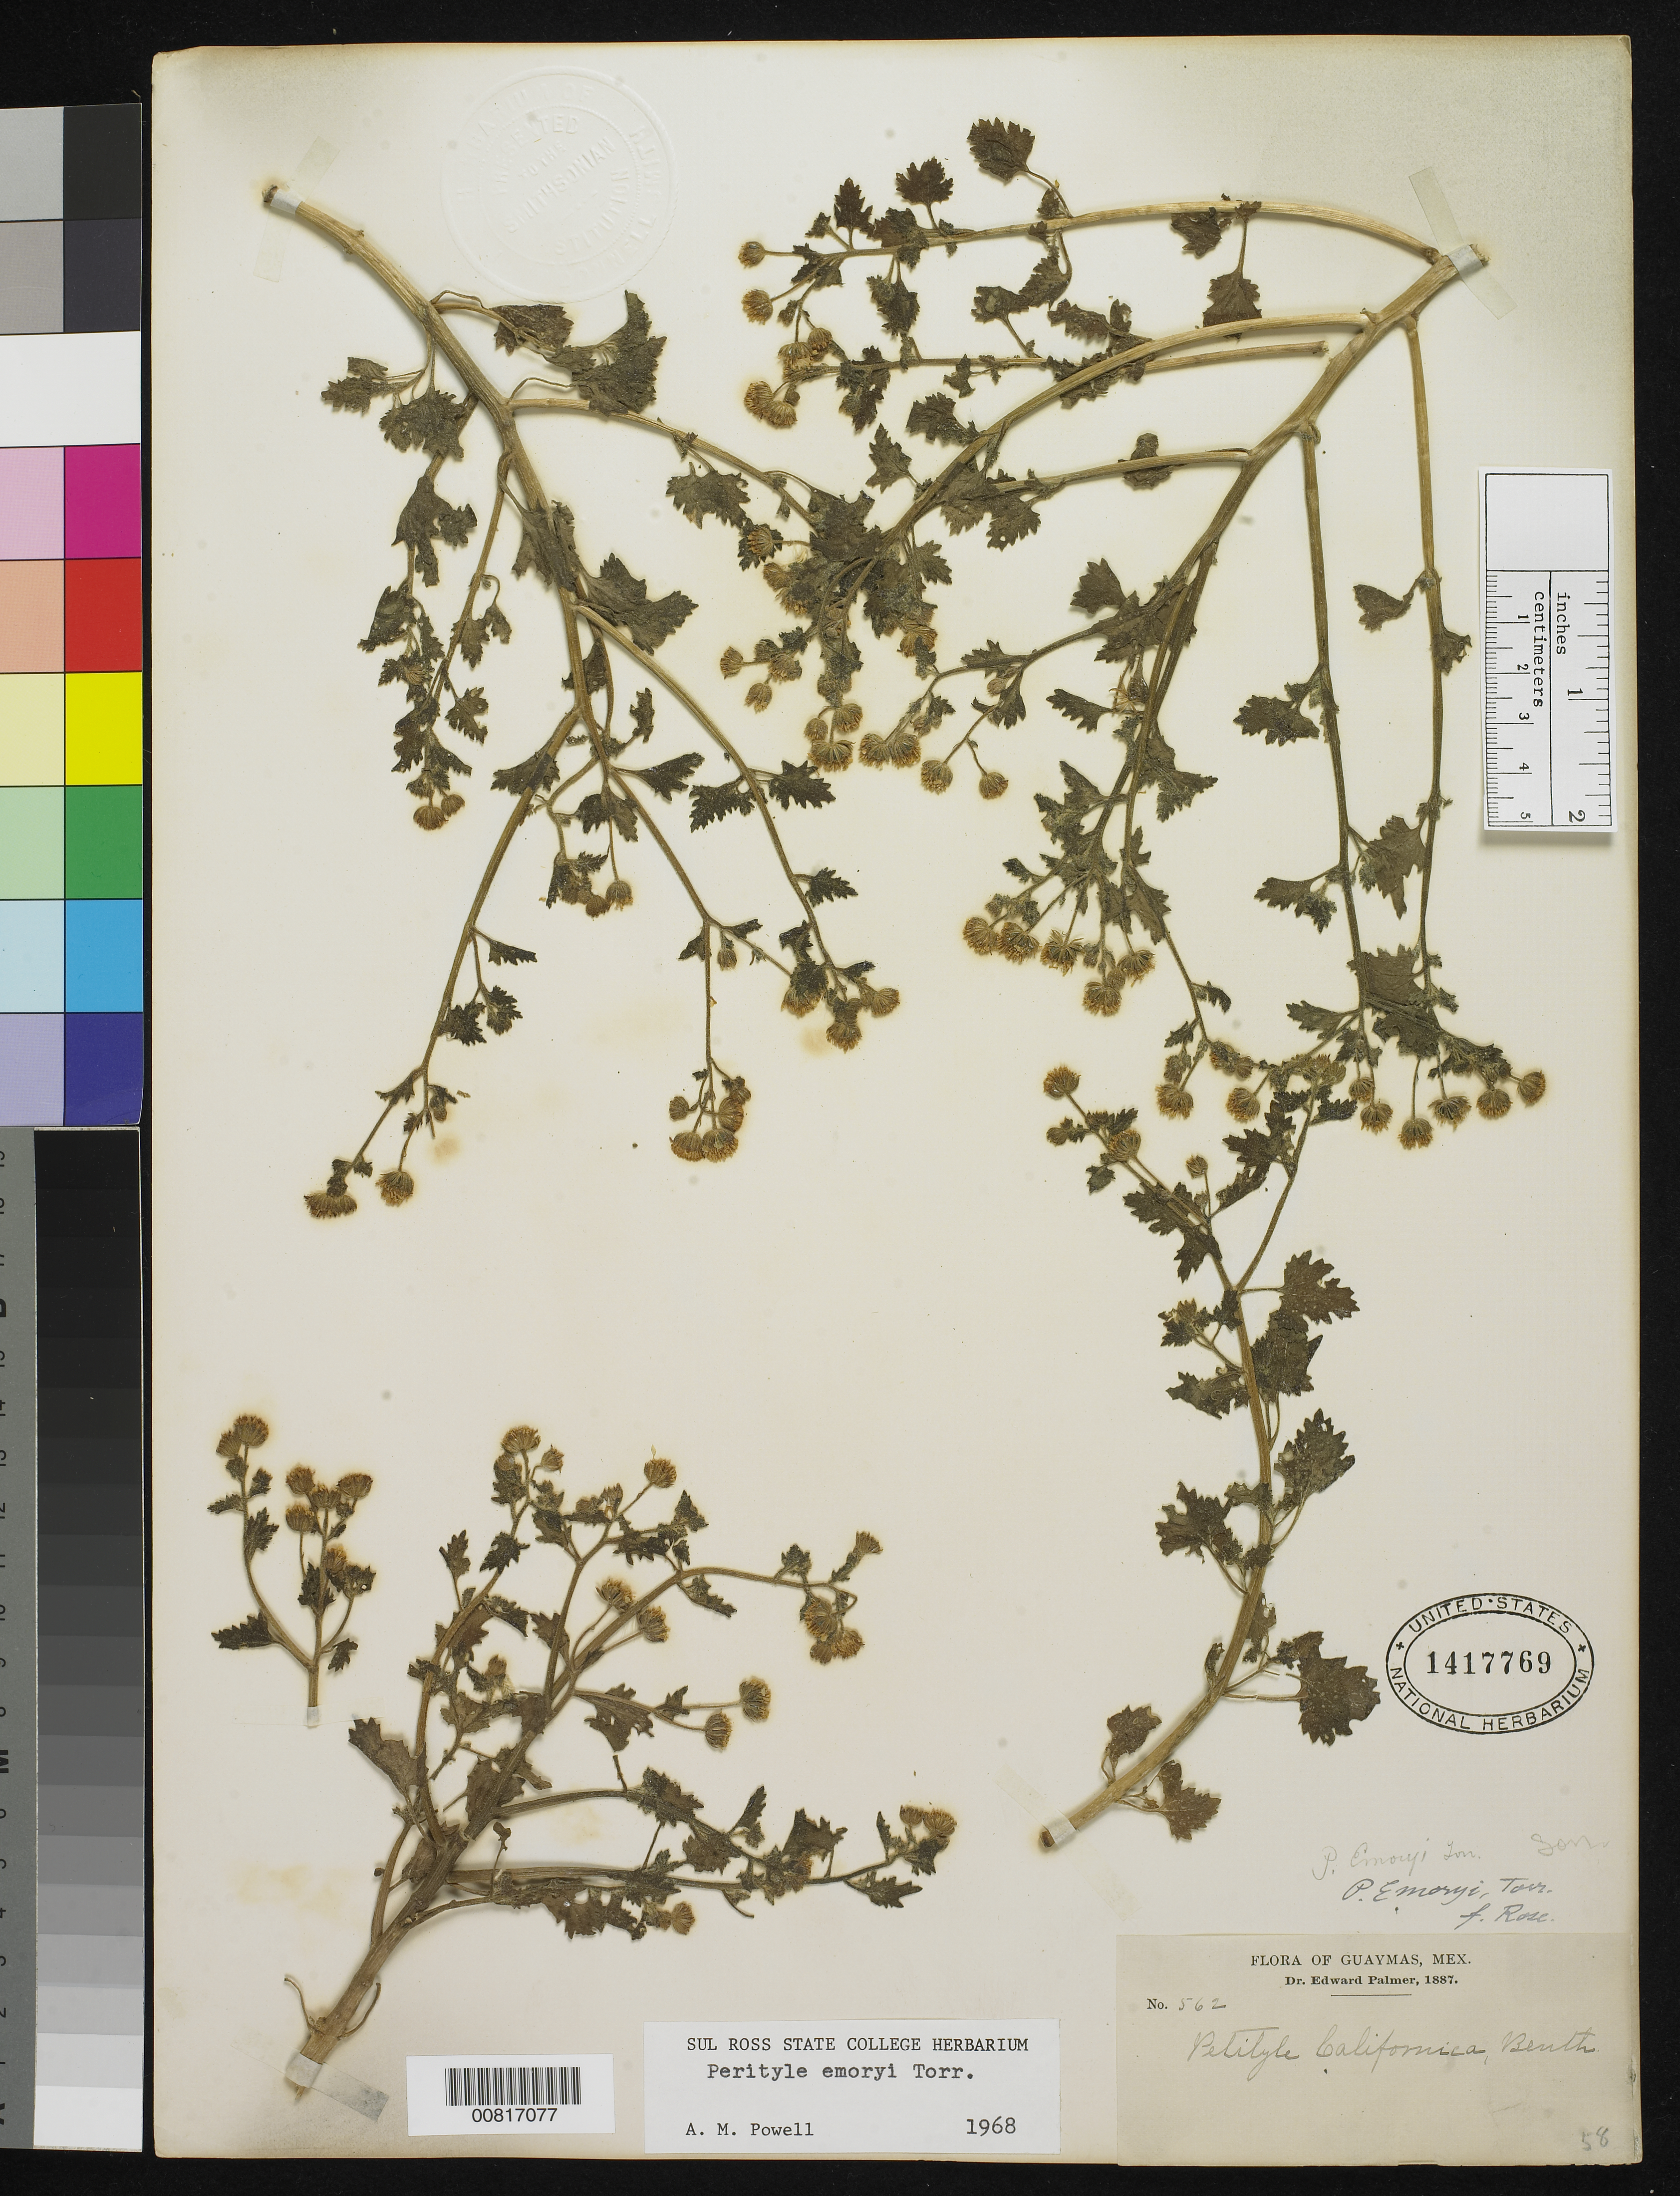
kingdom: Plantae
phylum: Tracheophyta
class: Magnoliopsida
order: Asterales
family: Asteraceae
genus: Perityle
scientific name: Perityle emoryi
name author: Torr.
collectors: E. Palmer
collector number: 562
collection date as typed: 1887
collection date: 1887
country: Mexico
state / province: Sonora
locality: Guaymas, Sonora.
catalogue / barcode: US 1417769